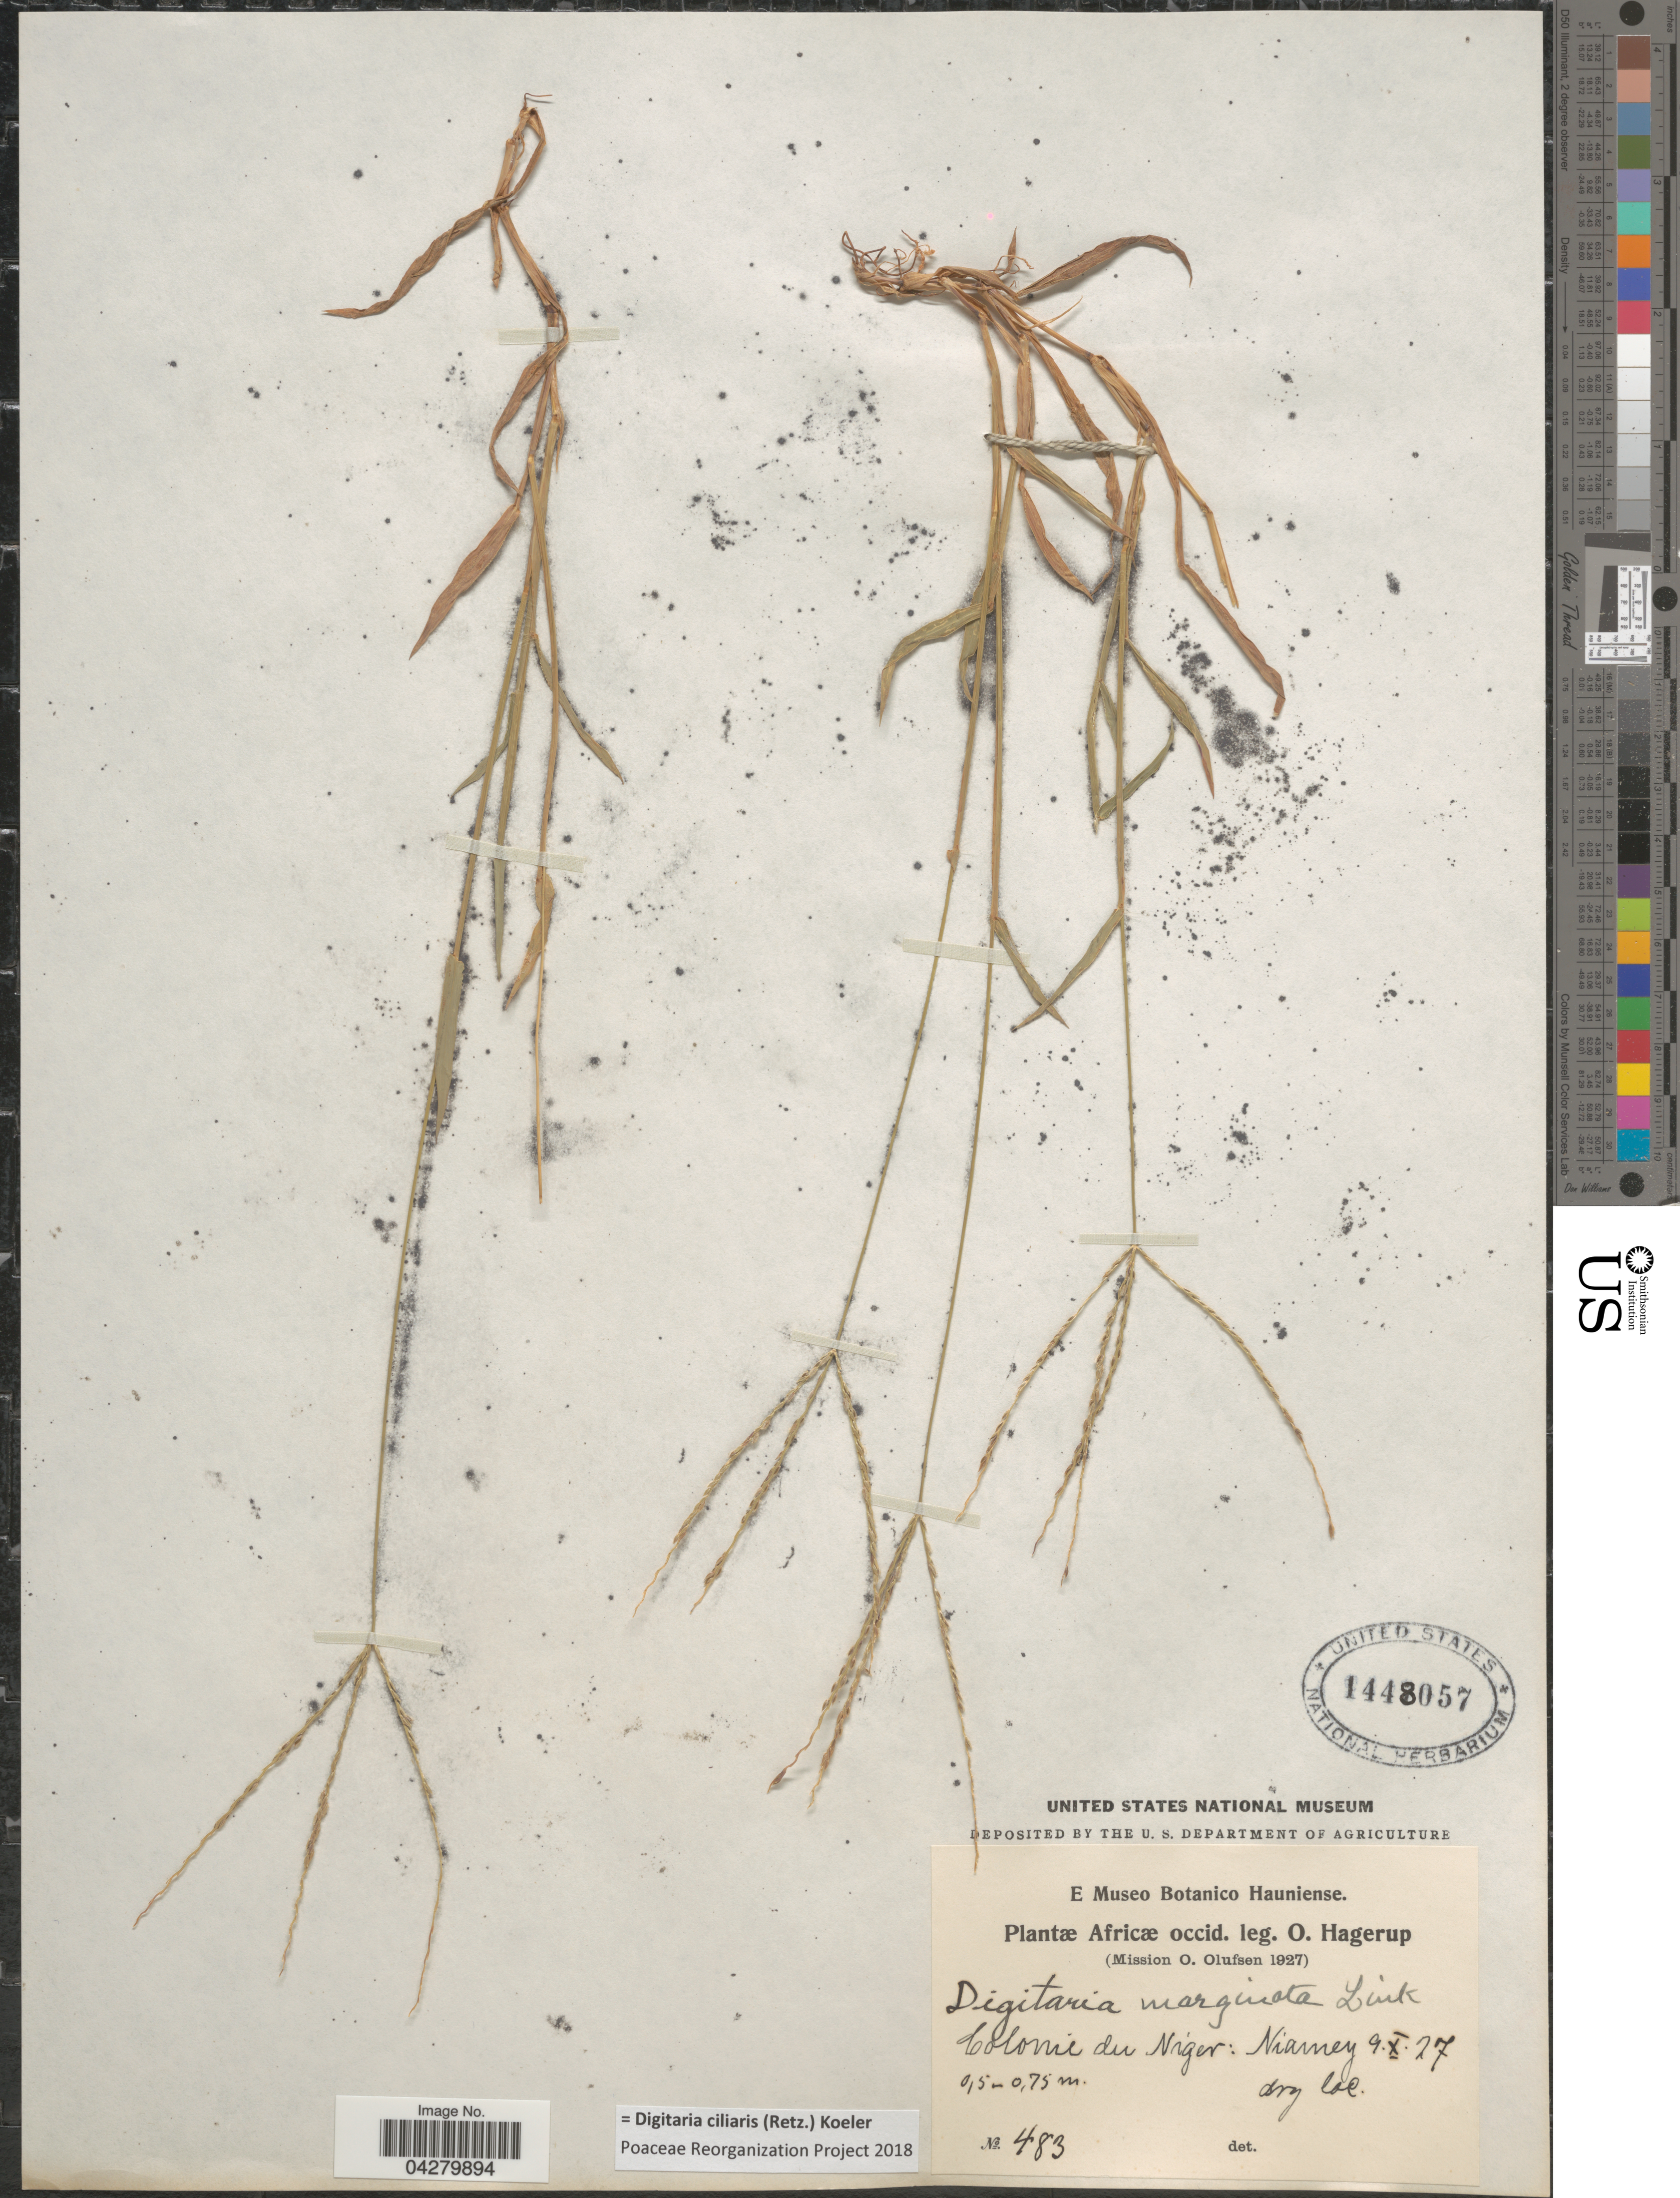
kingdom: Plantae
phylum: Tracheophyta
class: Liliopsida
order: Poales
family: Poaceae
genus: Digitaria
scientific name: Digitaria ciliaris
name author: (Retz.) Koeler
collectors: O. Hagerup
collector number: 483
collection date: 1927-10-09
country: Niger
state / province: Niamey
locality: Africæ occid. (Mission O. Olufsen 1927). Colonie du Niger.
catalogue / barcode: US 1448057